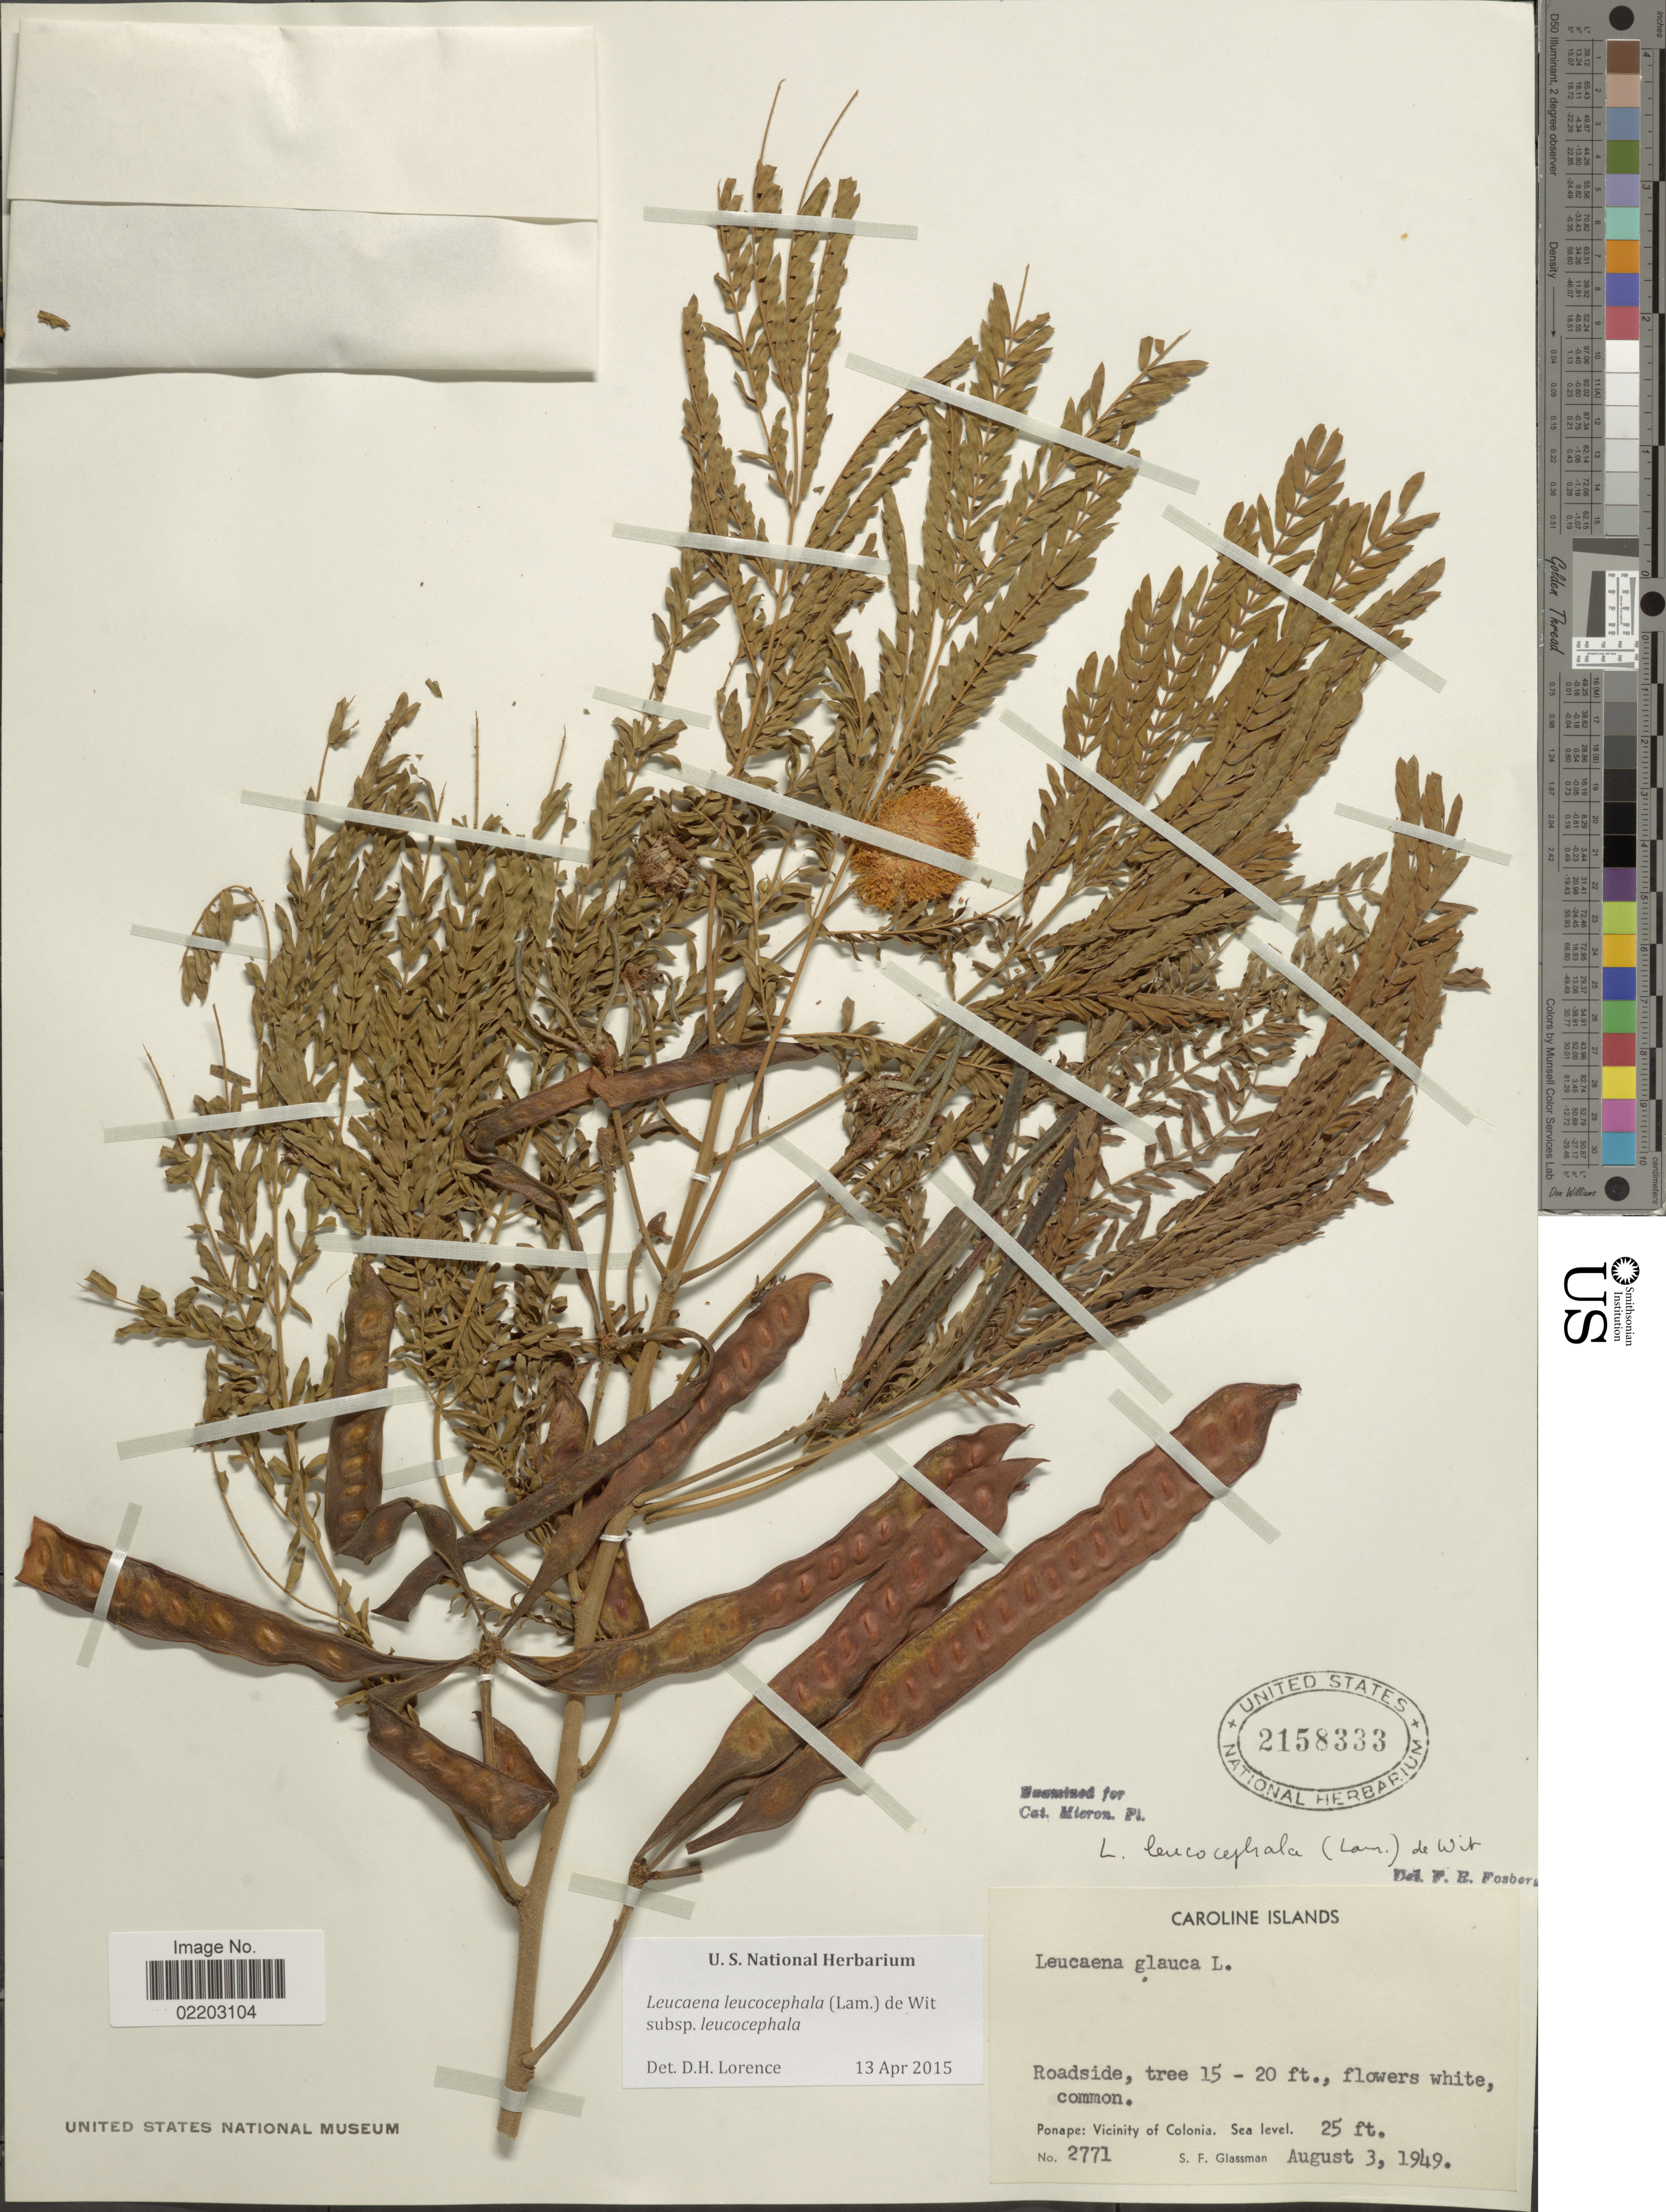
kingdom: Plantae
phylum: Tracheophyta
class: Magnoliopsida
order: Fabales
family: Fabaceae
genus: Leucaena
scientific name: Leucaena leucocephala subsp. leucocephala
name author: (Lam.) de Wit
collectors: S. F. Glassman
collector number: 2771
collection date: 1949-08-03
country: Micronesia, Federated States of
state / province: Pohnpei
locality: Caroline Islands. Ponape: Vicinity of Colonia.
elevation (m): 8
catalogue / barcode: US 2158333